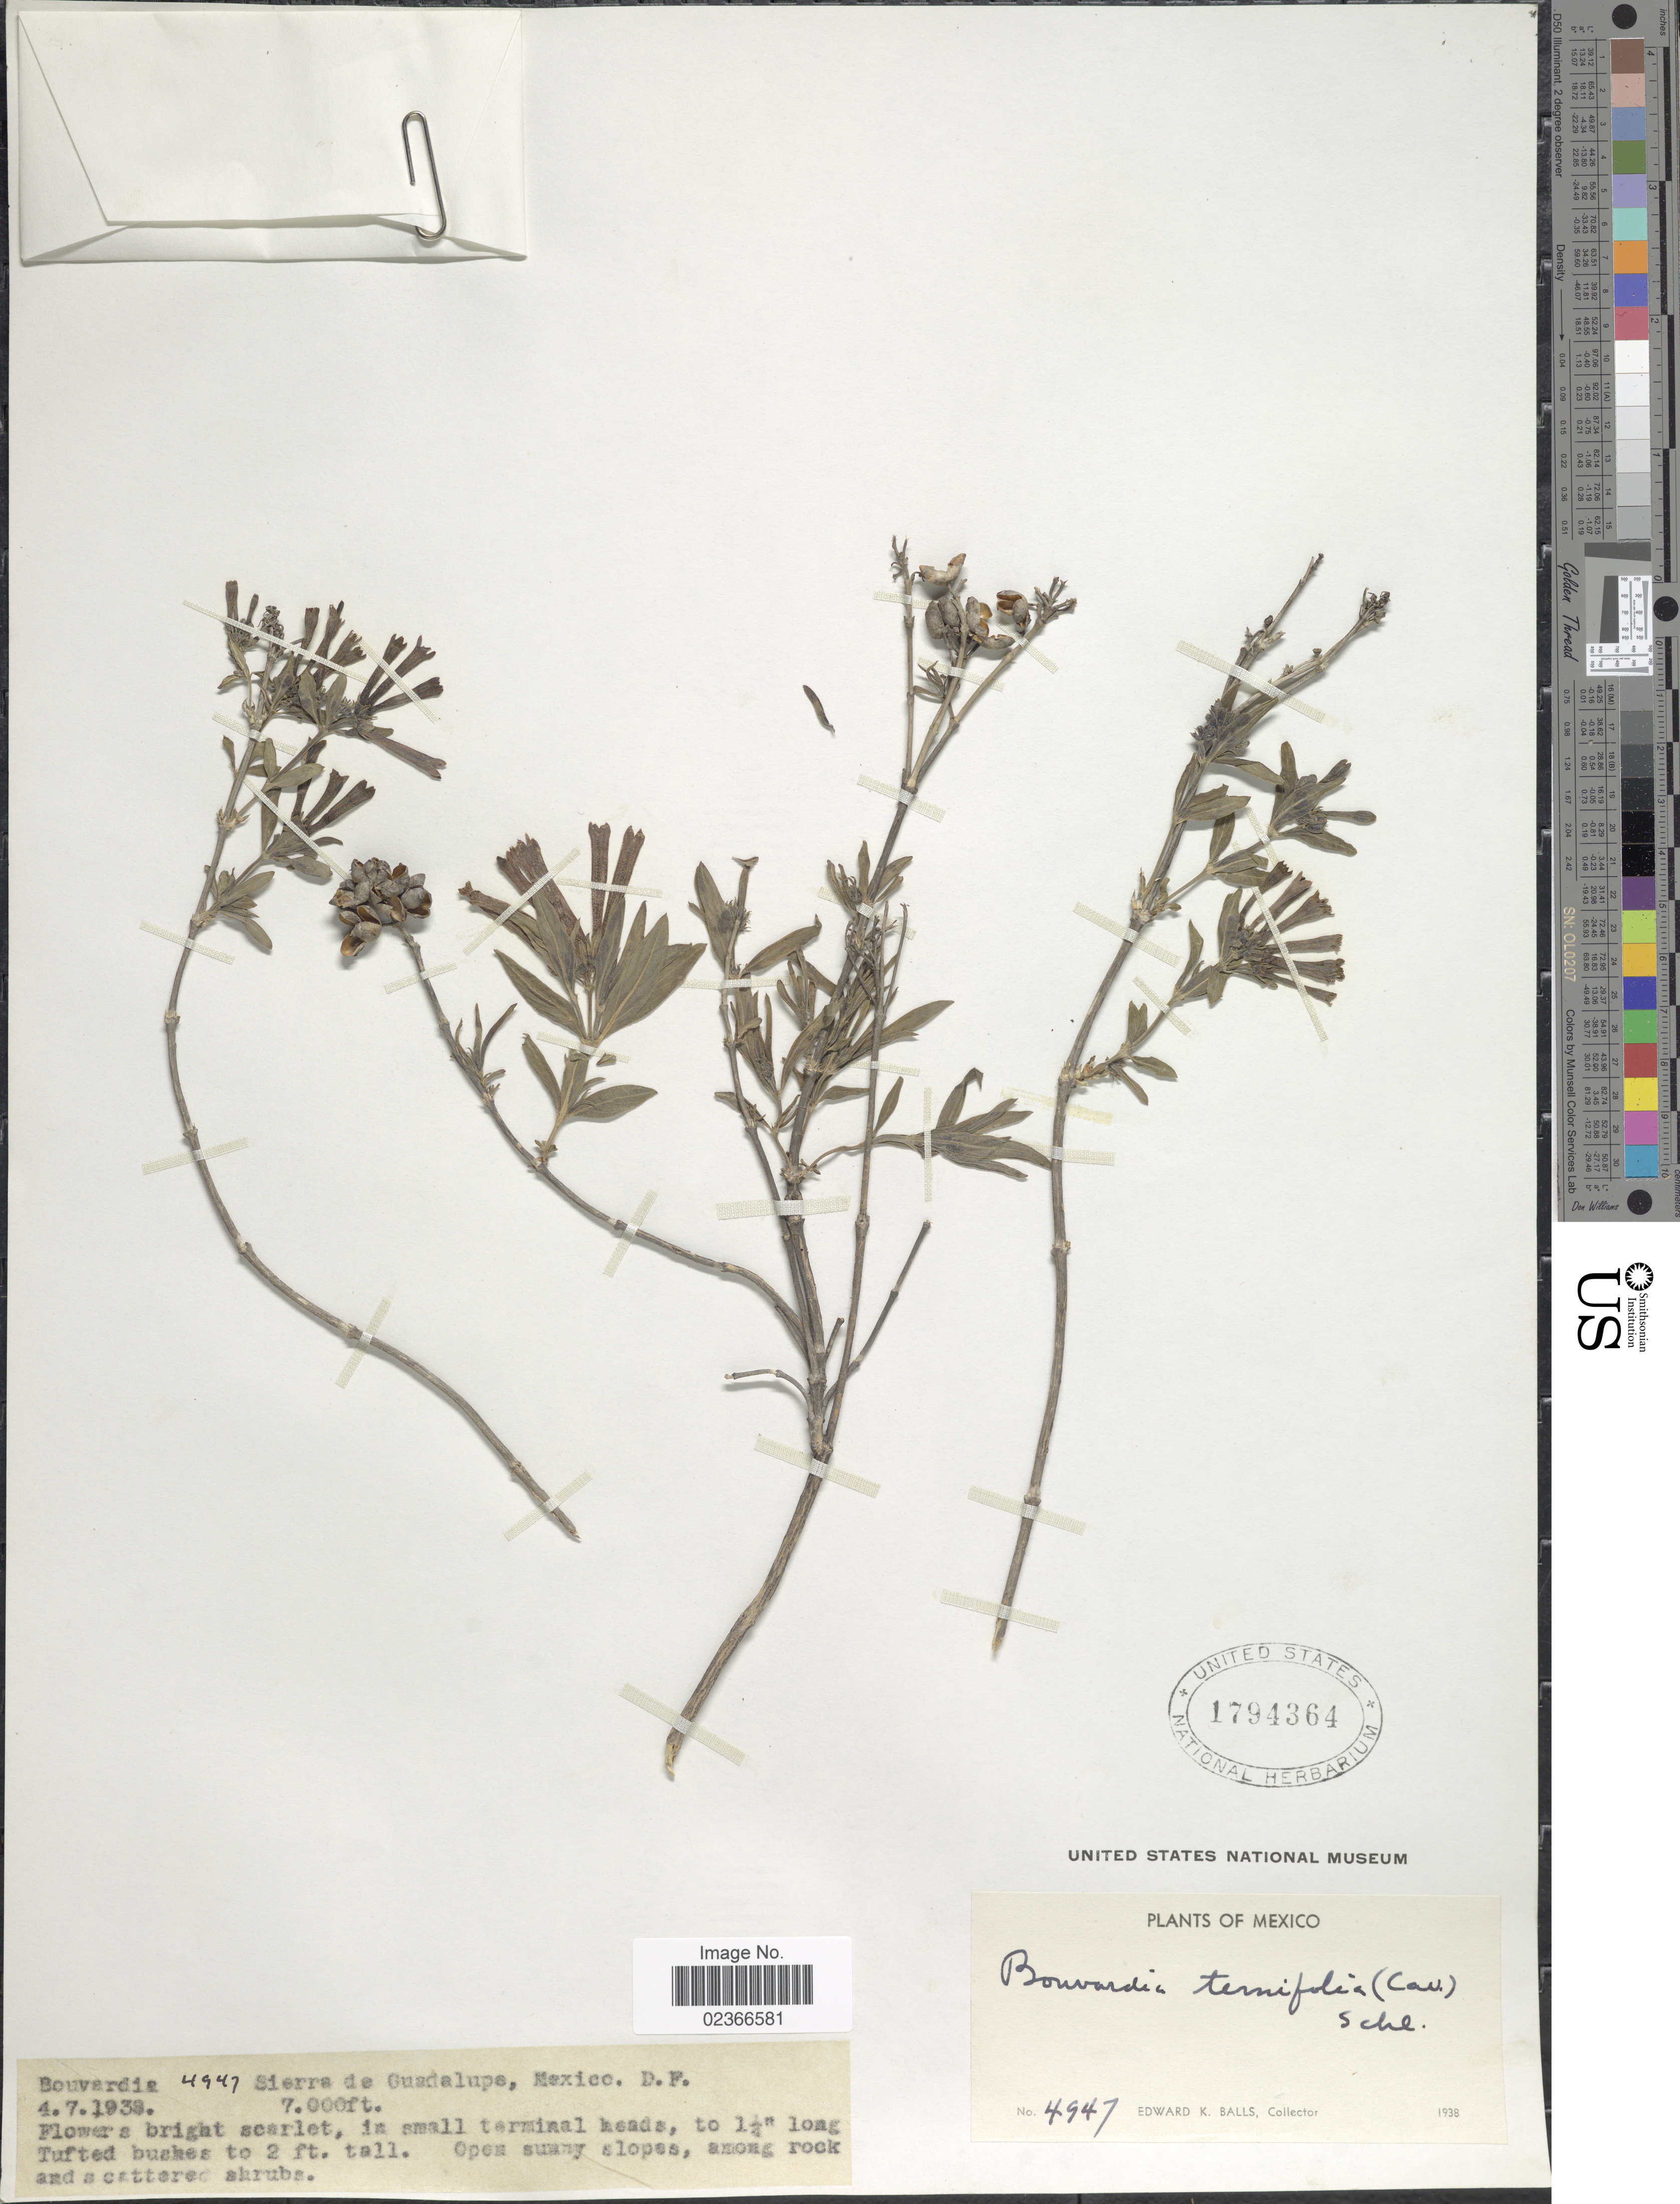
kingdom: Plantae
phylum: Tracheophyta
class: Magnoliopsida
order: Gentianales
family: Rubiaceae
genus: Bouvardia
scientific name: Bouvardia ternifolia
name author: (Cav.) Schltdl.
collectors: E. K. Balls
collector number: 4947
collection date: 1938-07-04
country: Mexico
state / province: Distrito Federal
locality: Sierra de Guadalupe, D.F.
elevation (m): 2134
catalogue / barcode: US 1794364